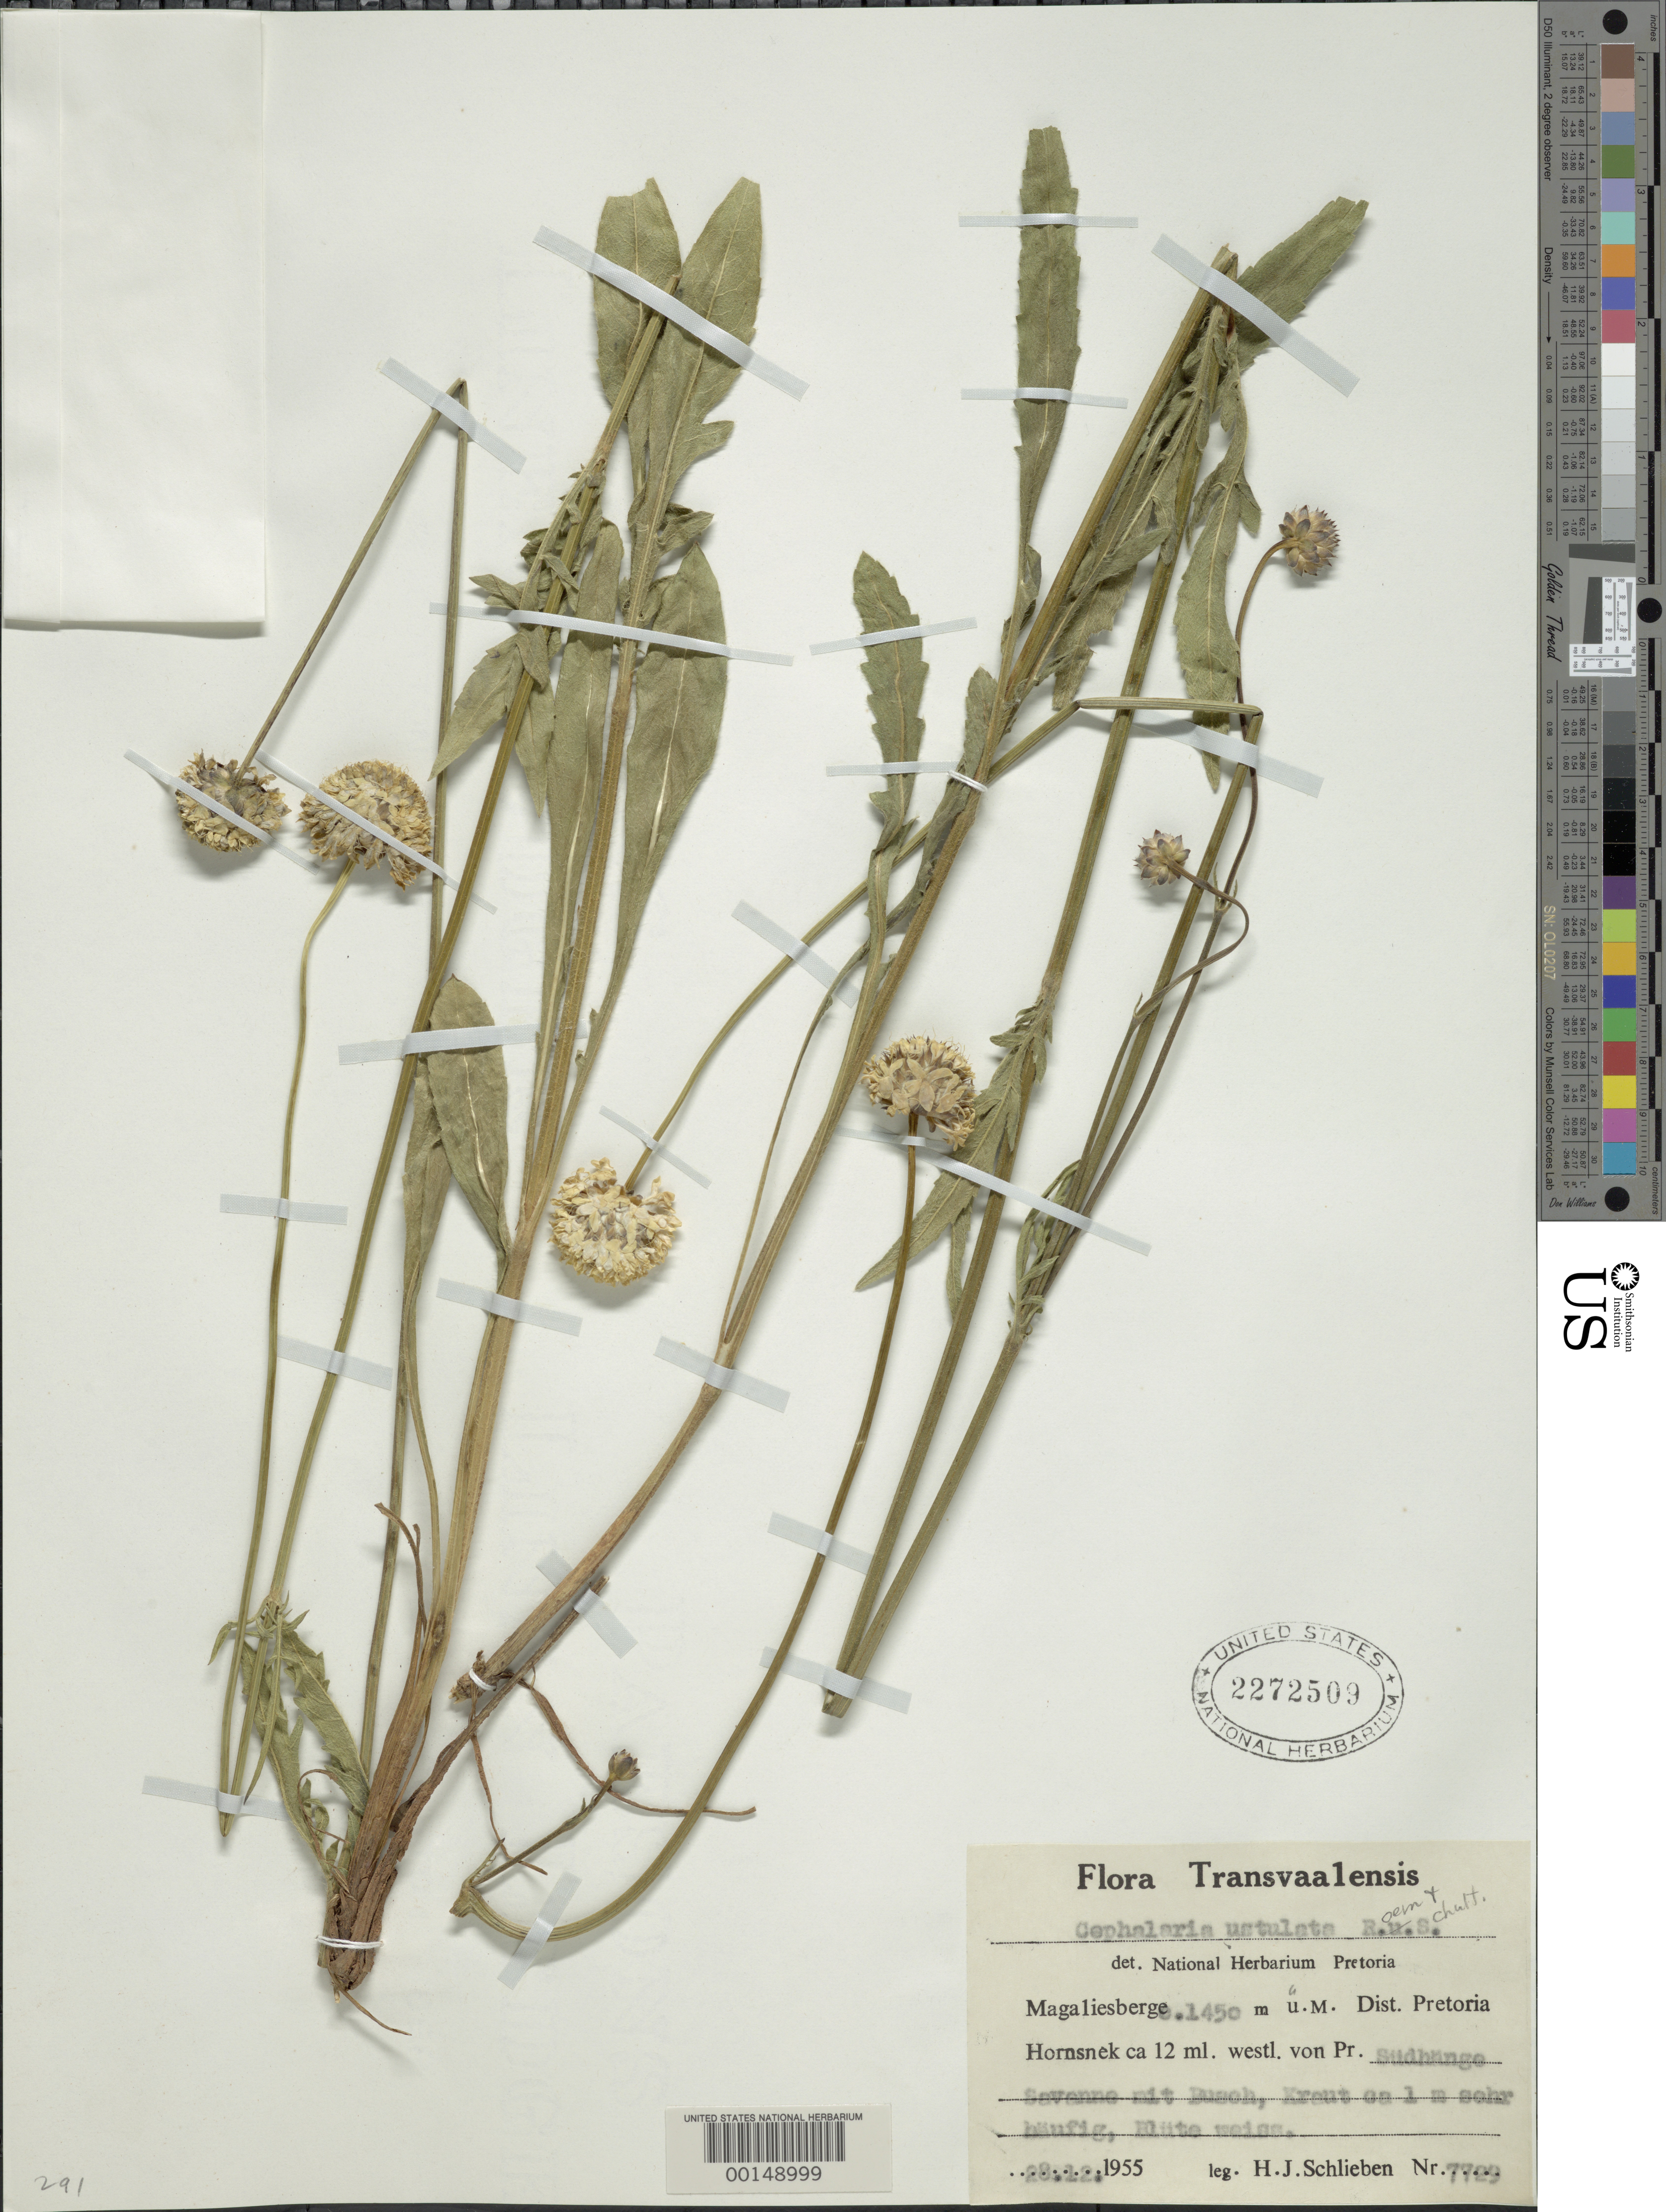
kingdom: Plantae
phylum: Tracheophyta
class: Magnoliopsida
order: Dipsacales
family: Caprifoliaceae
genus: Cephalaria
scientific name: Cephalaria ustulata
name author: Roem. & Schult.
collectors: H. J. Schlieben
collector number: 7729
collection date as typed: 28 Dec 1955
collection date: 1955-12-28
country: South Africa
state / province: Gauteng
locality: Magaliesberge, Pretoria Dist. Transvaal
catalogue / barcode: US 2272509